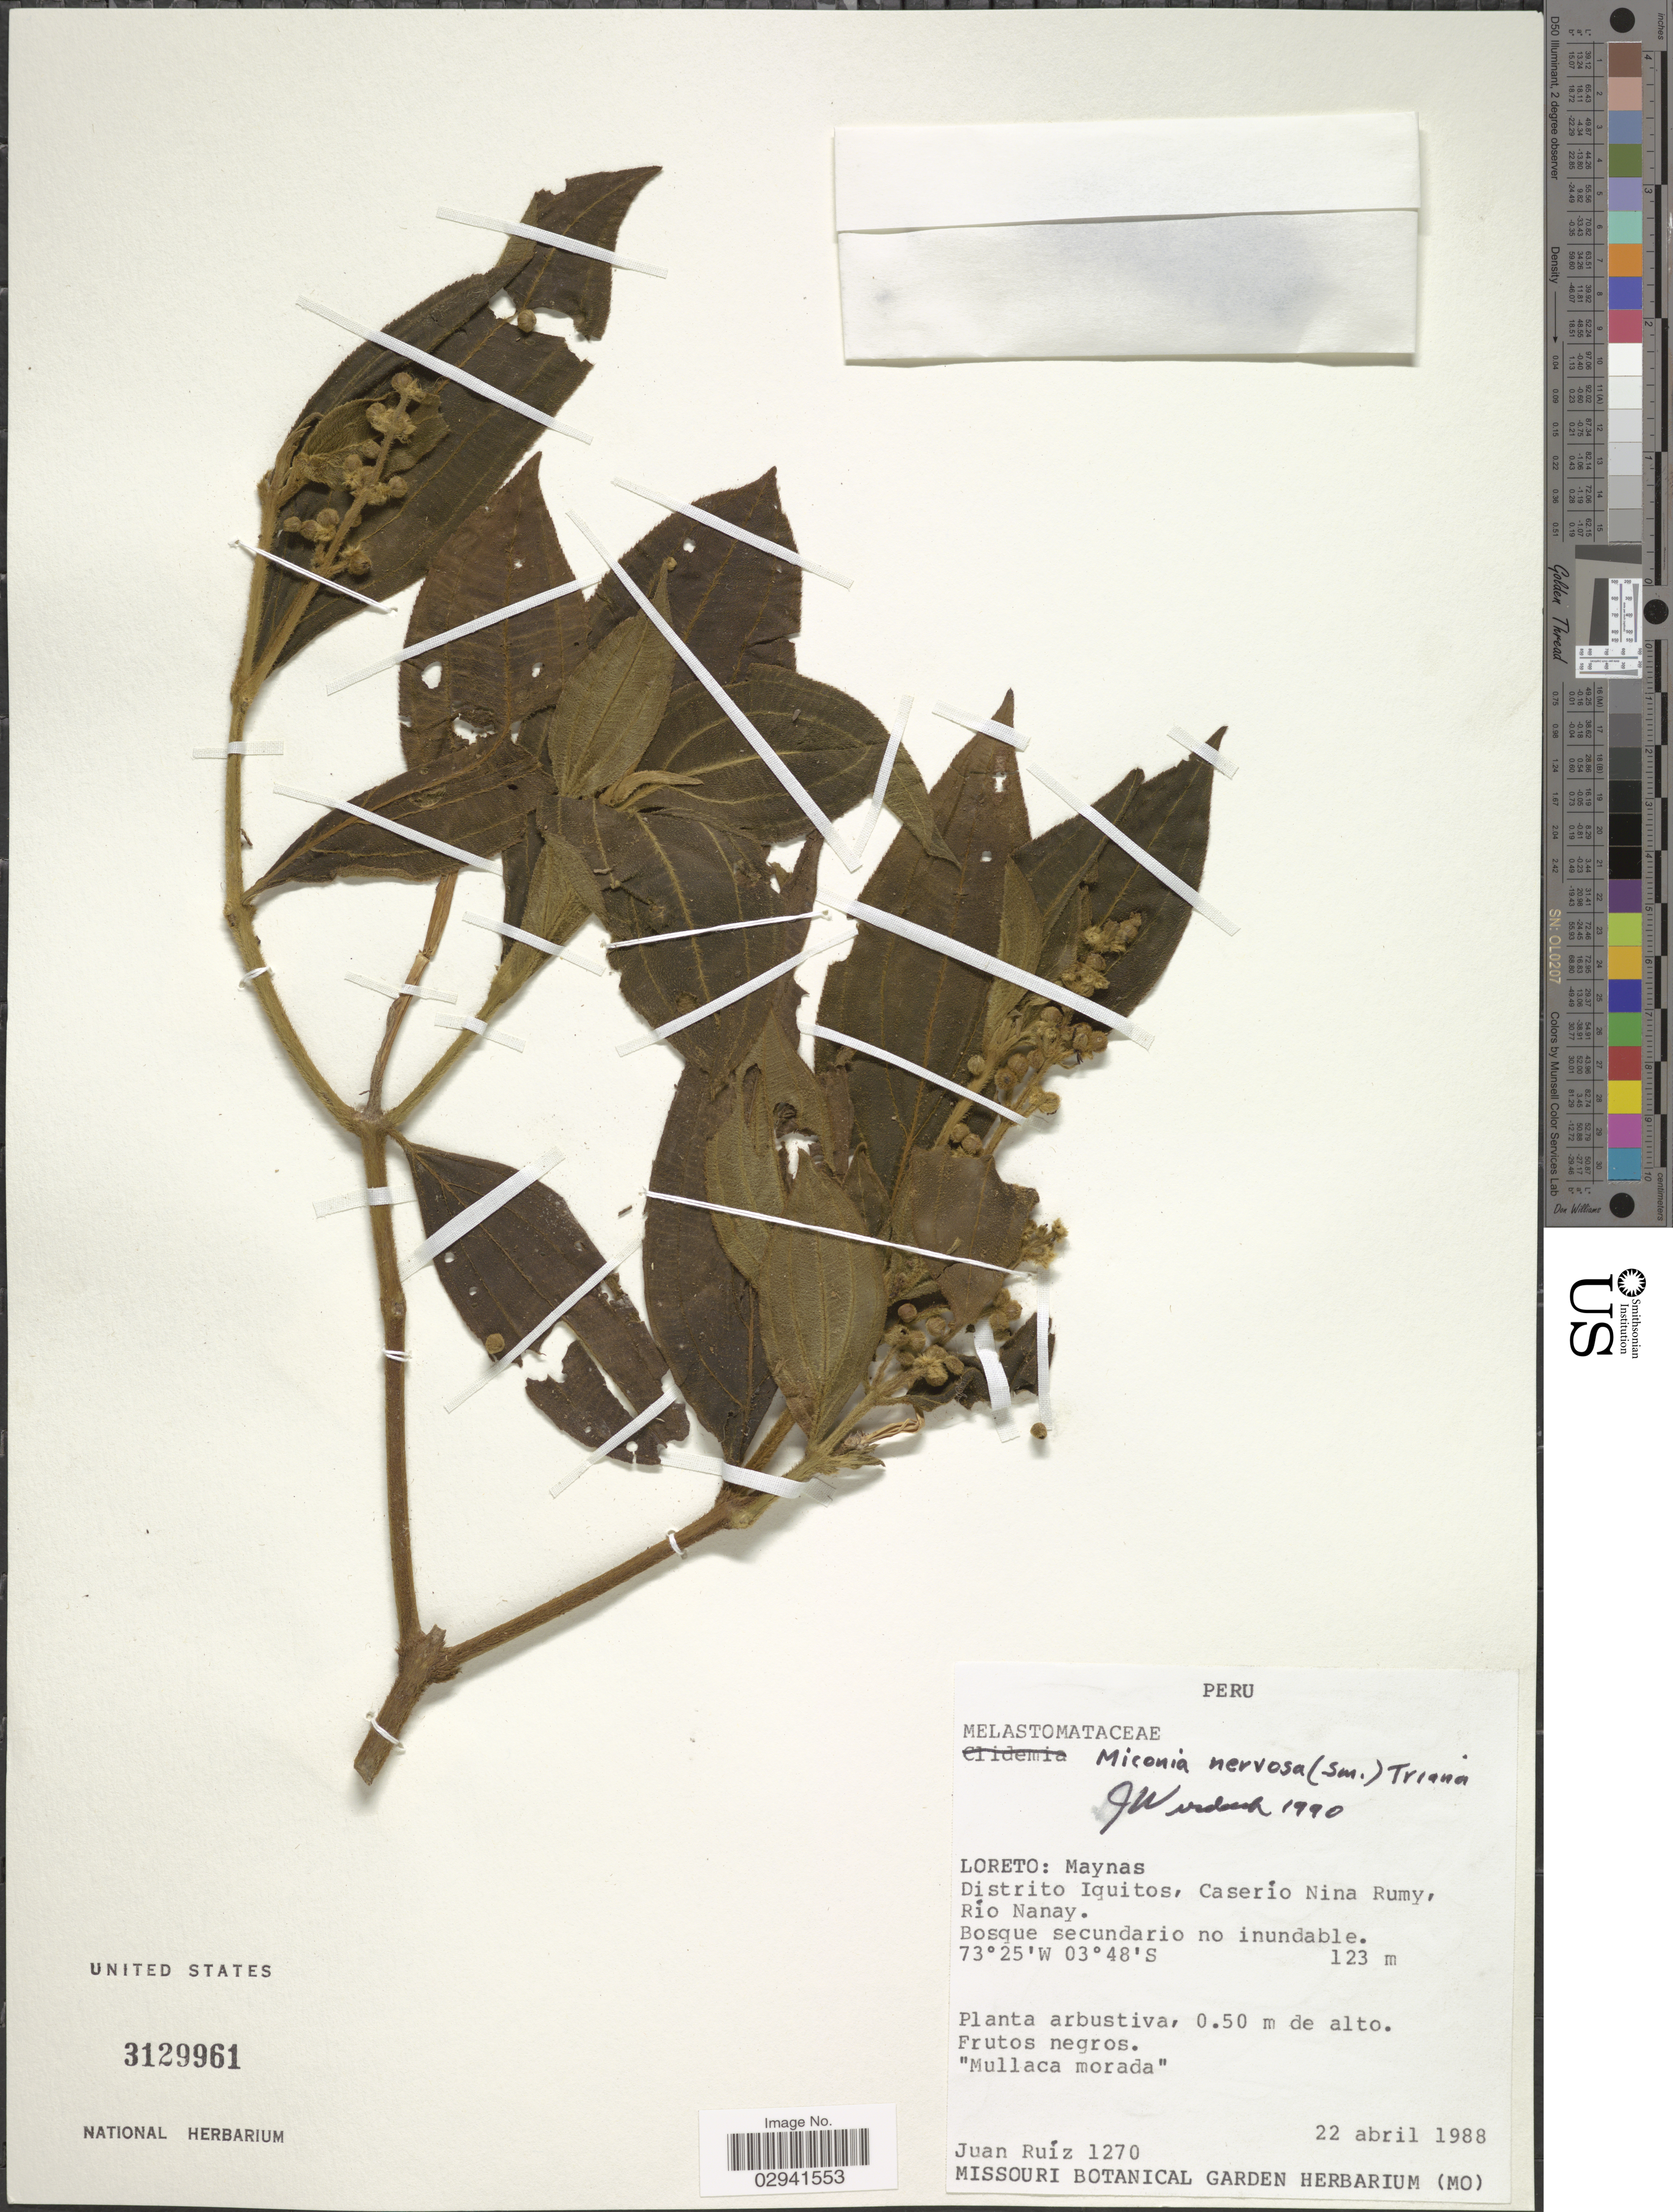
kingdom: Plantae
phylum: Tracheophyta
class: Magnoliopsida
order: Myrtales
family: Melastomataceae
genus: Miconia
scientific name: Miconia nervosa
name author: (Sm.) Triana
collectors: J. Ruíz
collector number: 1270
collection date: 1988-04-22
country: Peru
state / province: Loreto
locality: Maynas. Distrito Iquitos, Caserío Nina Rumy, Río Nanay.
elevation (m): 123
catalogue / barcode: US 3129961